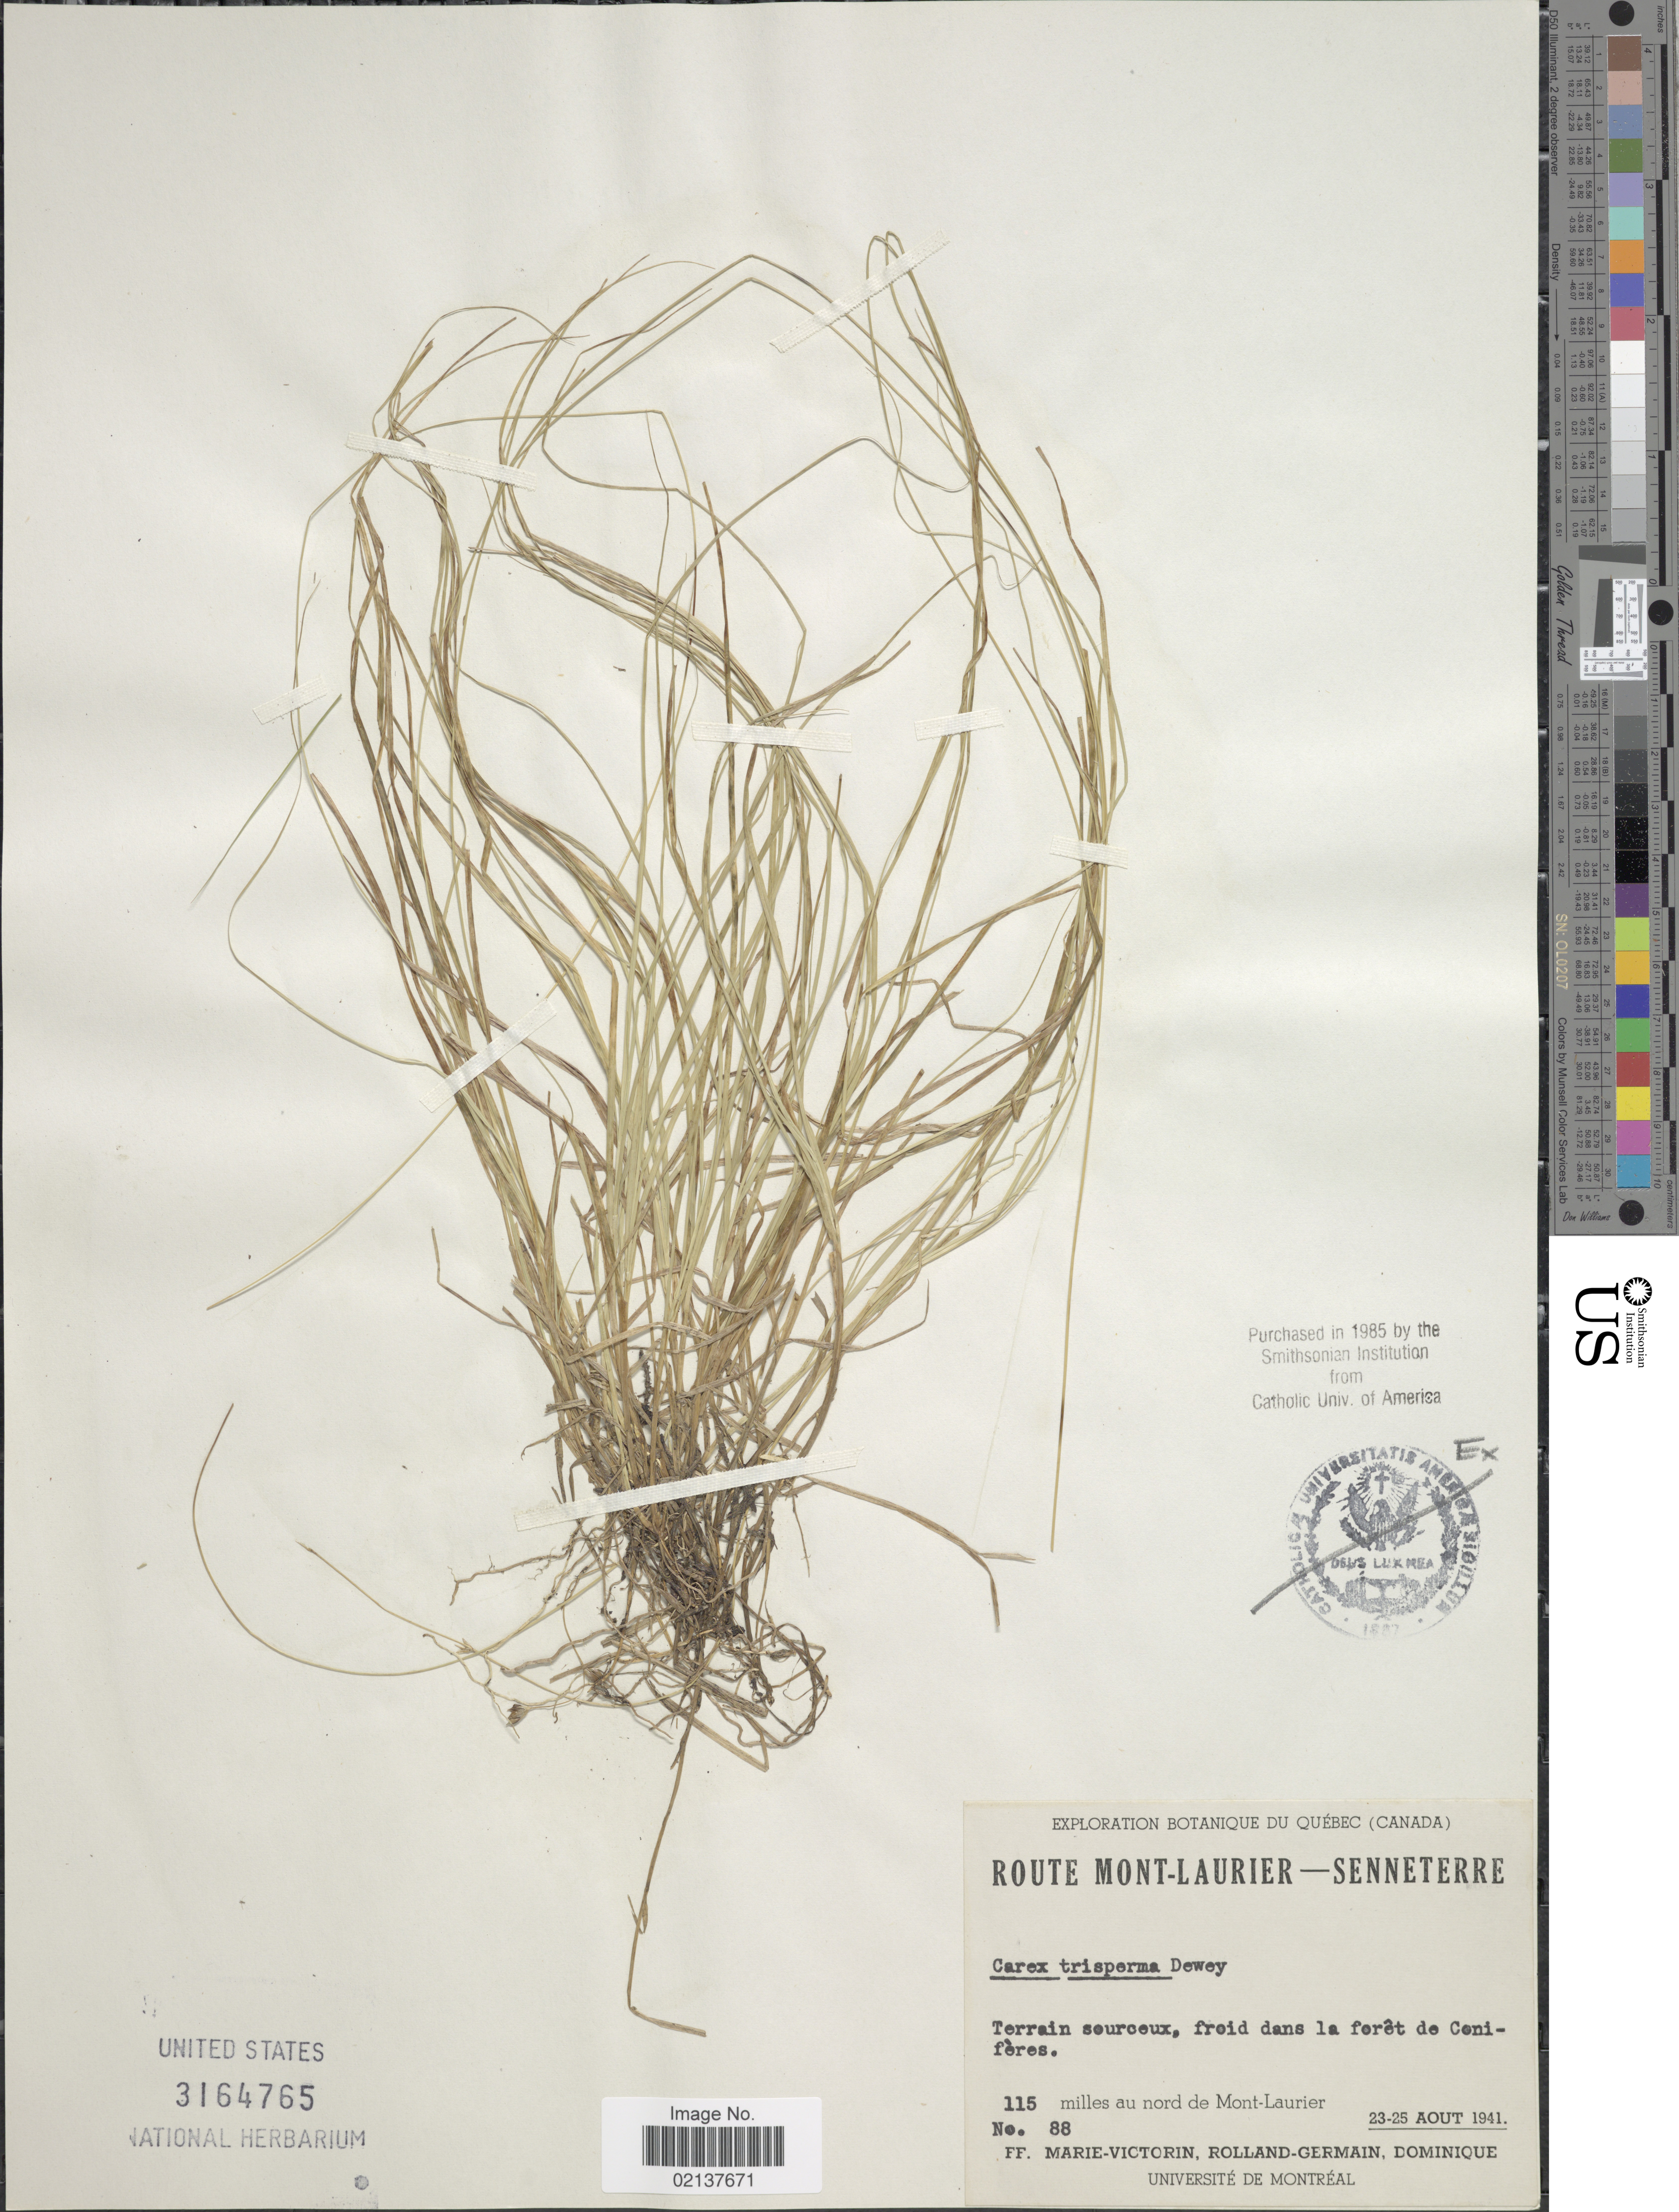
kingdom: Plantae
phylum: Tracheophyta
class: Liliopsida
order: Poales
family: Cyperaceae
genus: Carex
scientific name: Carex trisperma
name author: Dewey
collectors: F. Marie-Victorin, Rolland-Germain & Dominique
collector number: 88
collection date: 1941-08-23/1941-08-25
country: Canada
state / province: Quebec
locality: Coniferes, 115 miles au nord de Mont-Laurier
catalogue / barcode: US 3164765